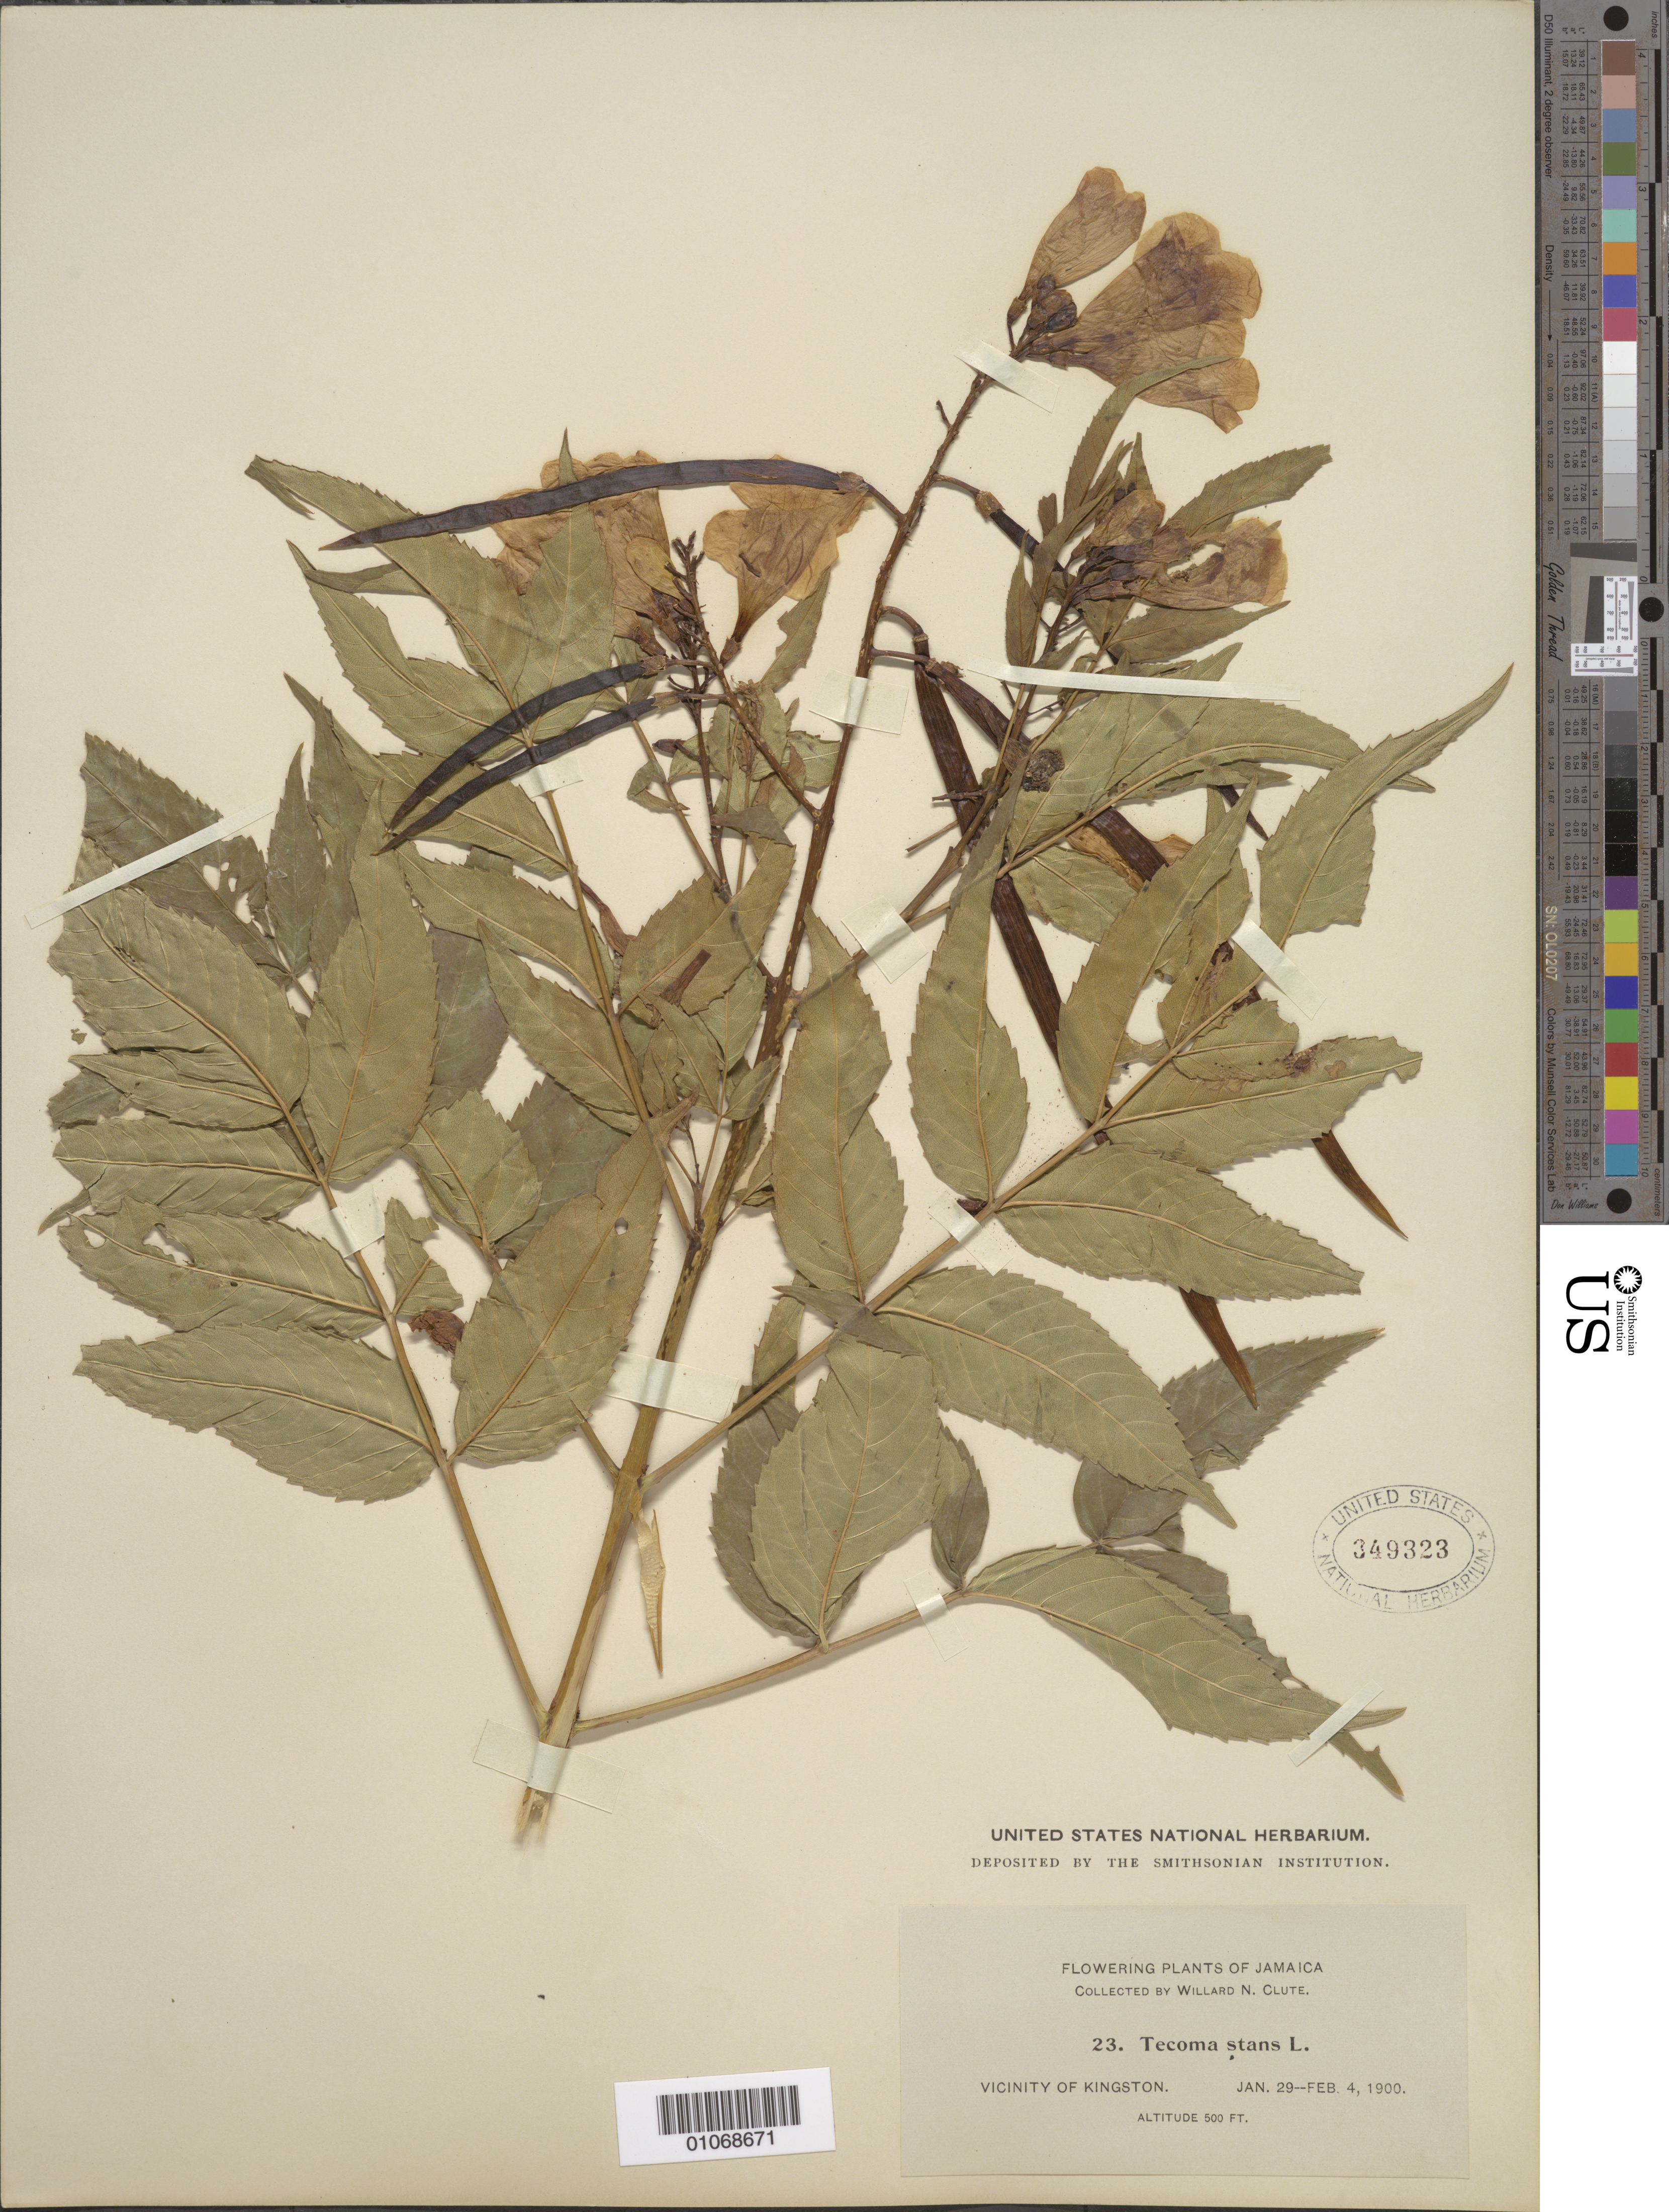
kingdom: Plantae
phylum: Tracheophyta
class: Magnoliopsida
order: Lamiales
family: Bignoniaceae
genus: Tecoma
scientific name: Tecoma stans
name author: (L.) Juss. ex Kunth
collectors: W. N. Clute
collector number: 23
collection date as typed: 29 Jan 1900 to 04 Feb 1900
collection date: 1900-01-29/1900-02-04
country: Jamaica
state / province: Kingston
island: Jamaica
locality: Vicinity of Kingston.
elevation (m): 152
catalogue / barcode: US 349323